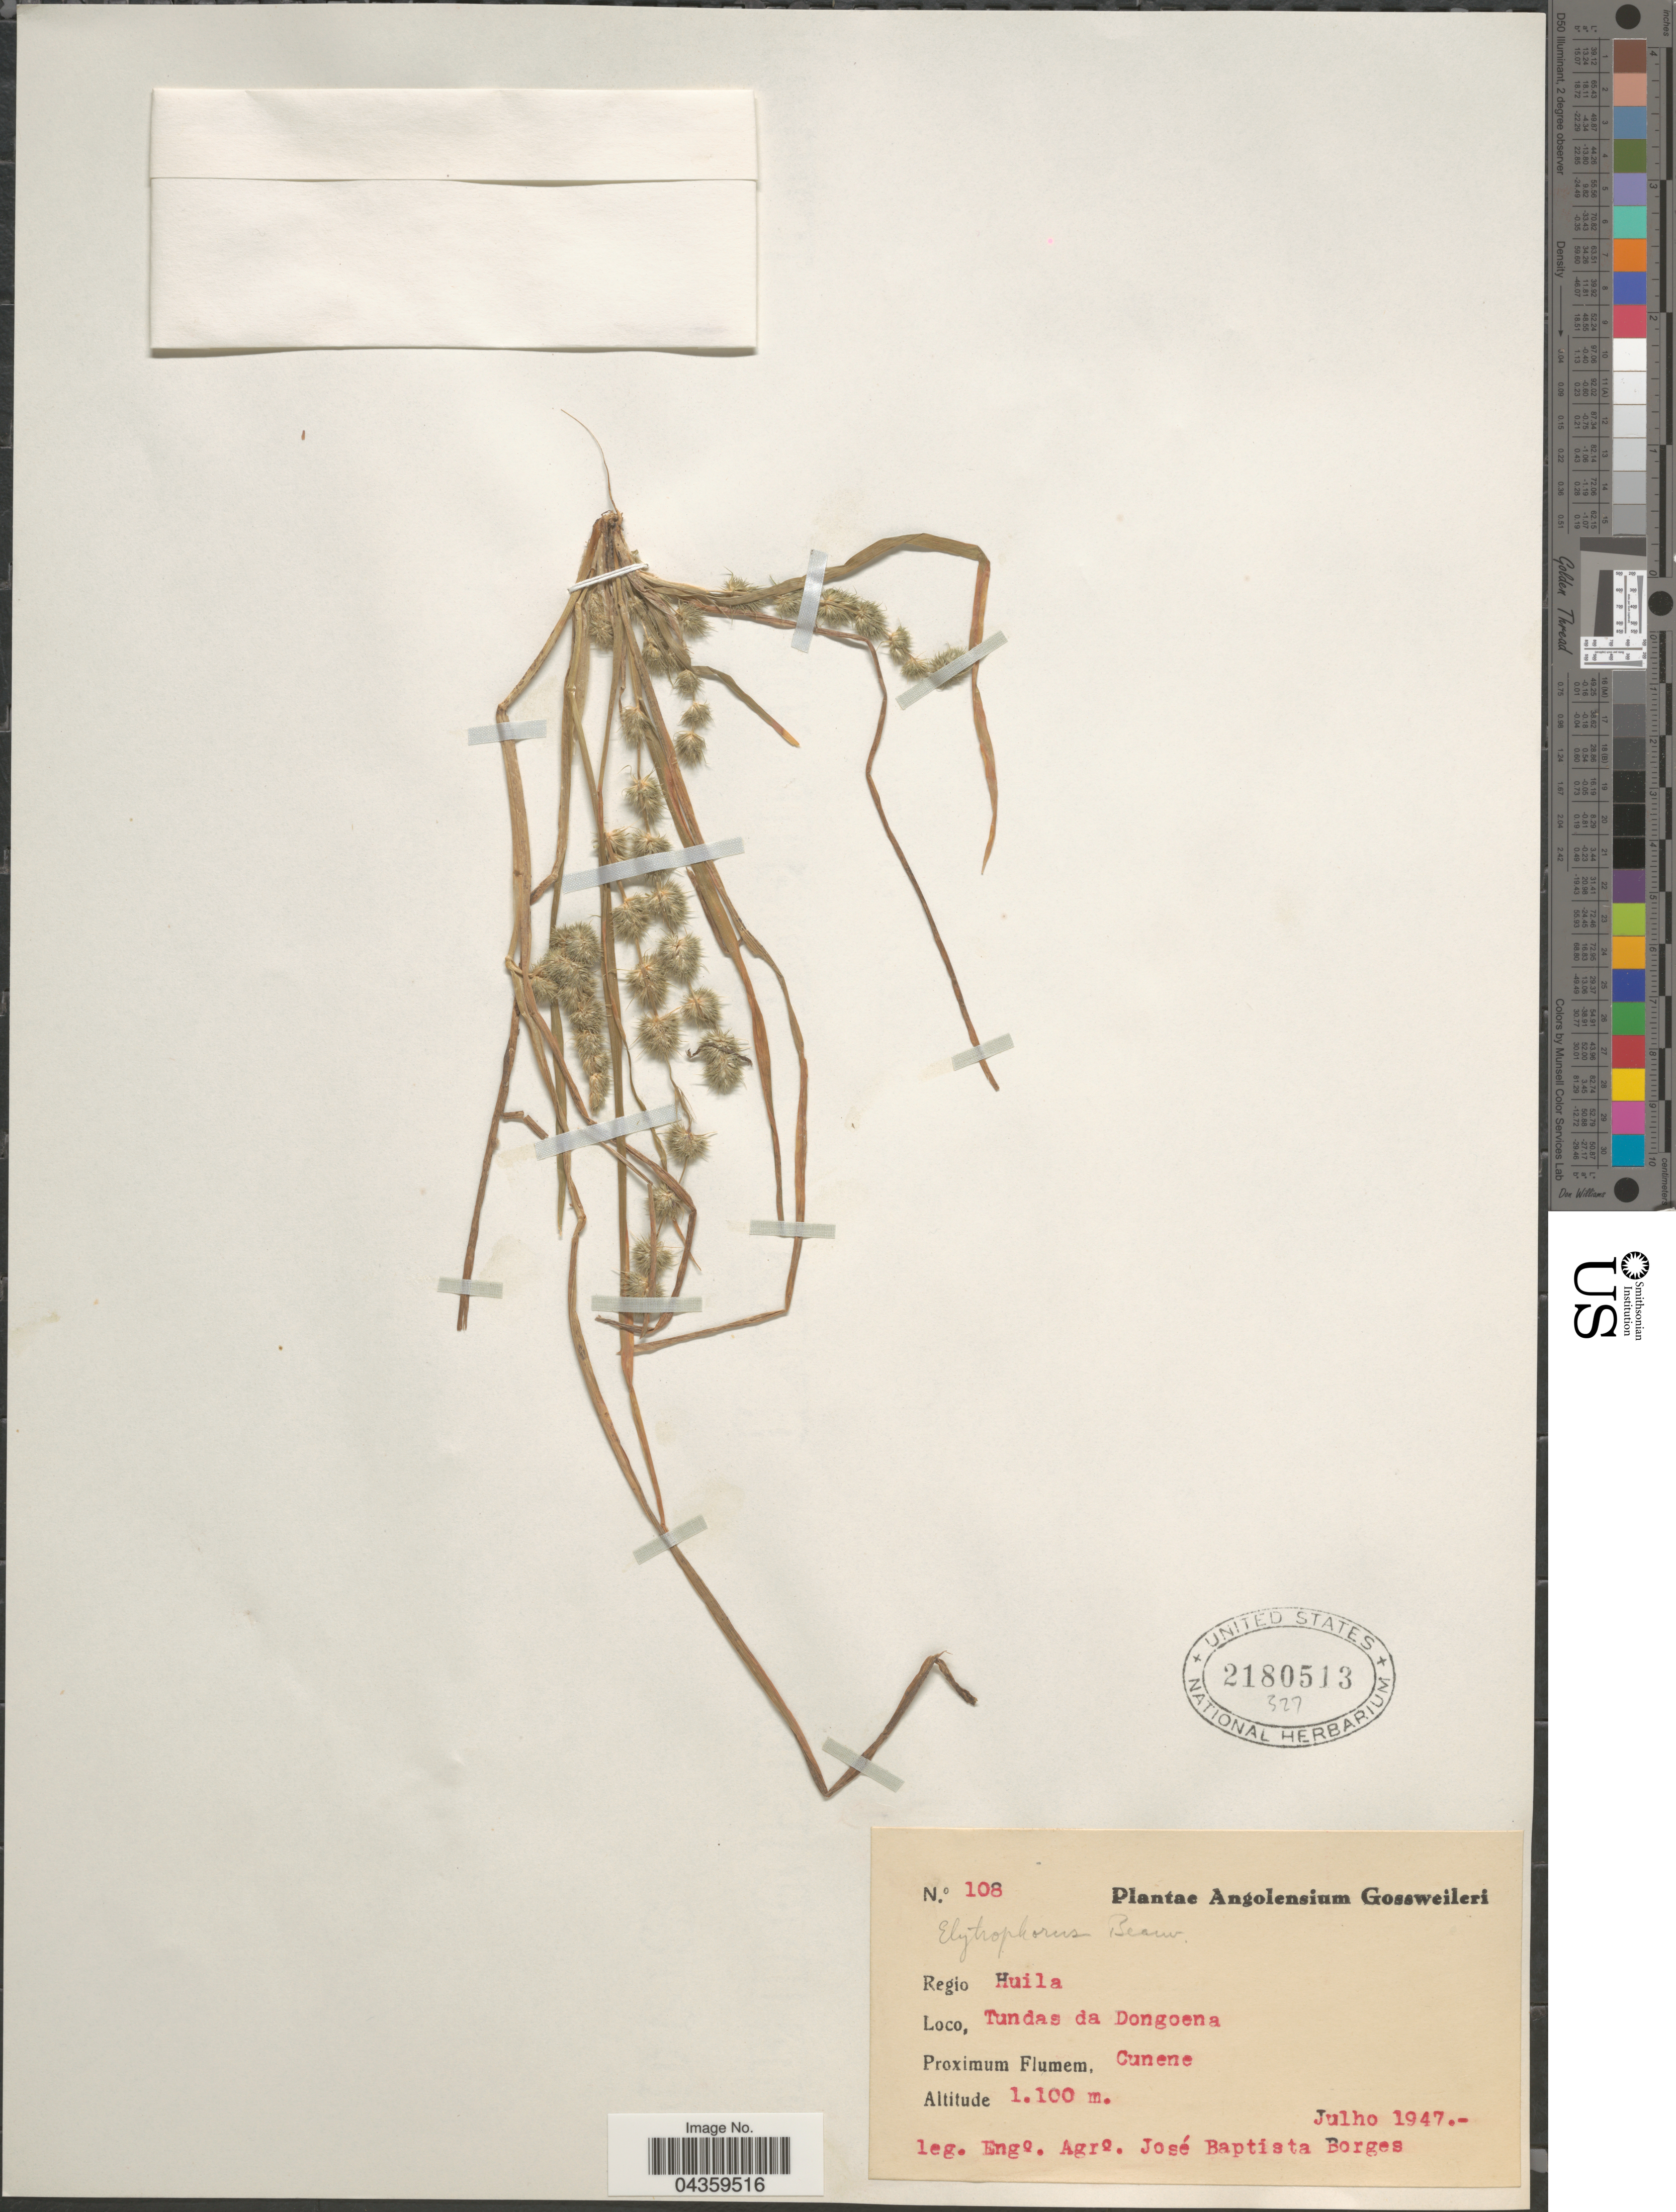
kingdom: Plantae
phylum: Tracheophyta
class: Liliopsida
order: Poales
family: Poaceae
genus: Elytrophorus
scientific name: Elytrophorus globularis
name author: Hack.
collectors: E. Borges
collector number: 108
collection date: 1947-07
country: Angola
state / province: Cunene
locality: Angolensium. Regio Huila. Tundas da Dongoena. Proximum Flumen, Cunene.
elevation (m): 1100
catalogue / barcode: US 2180513